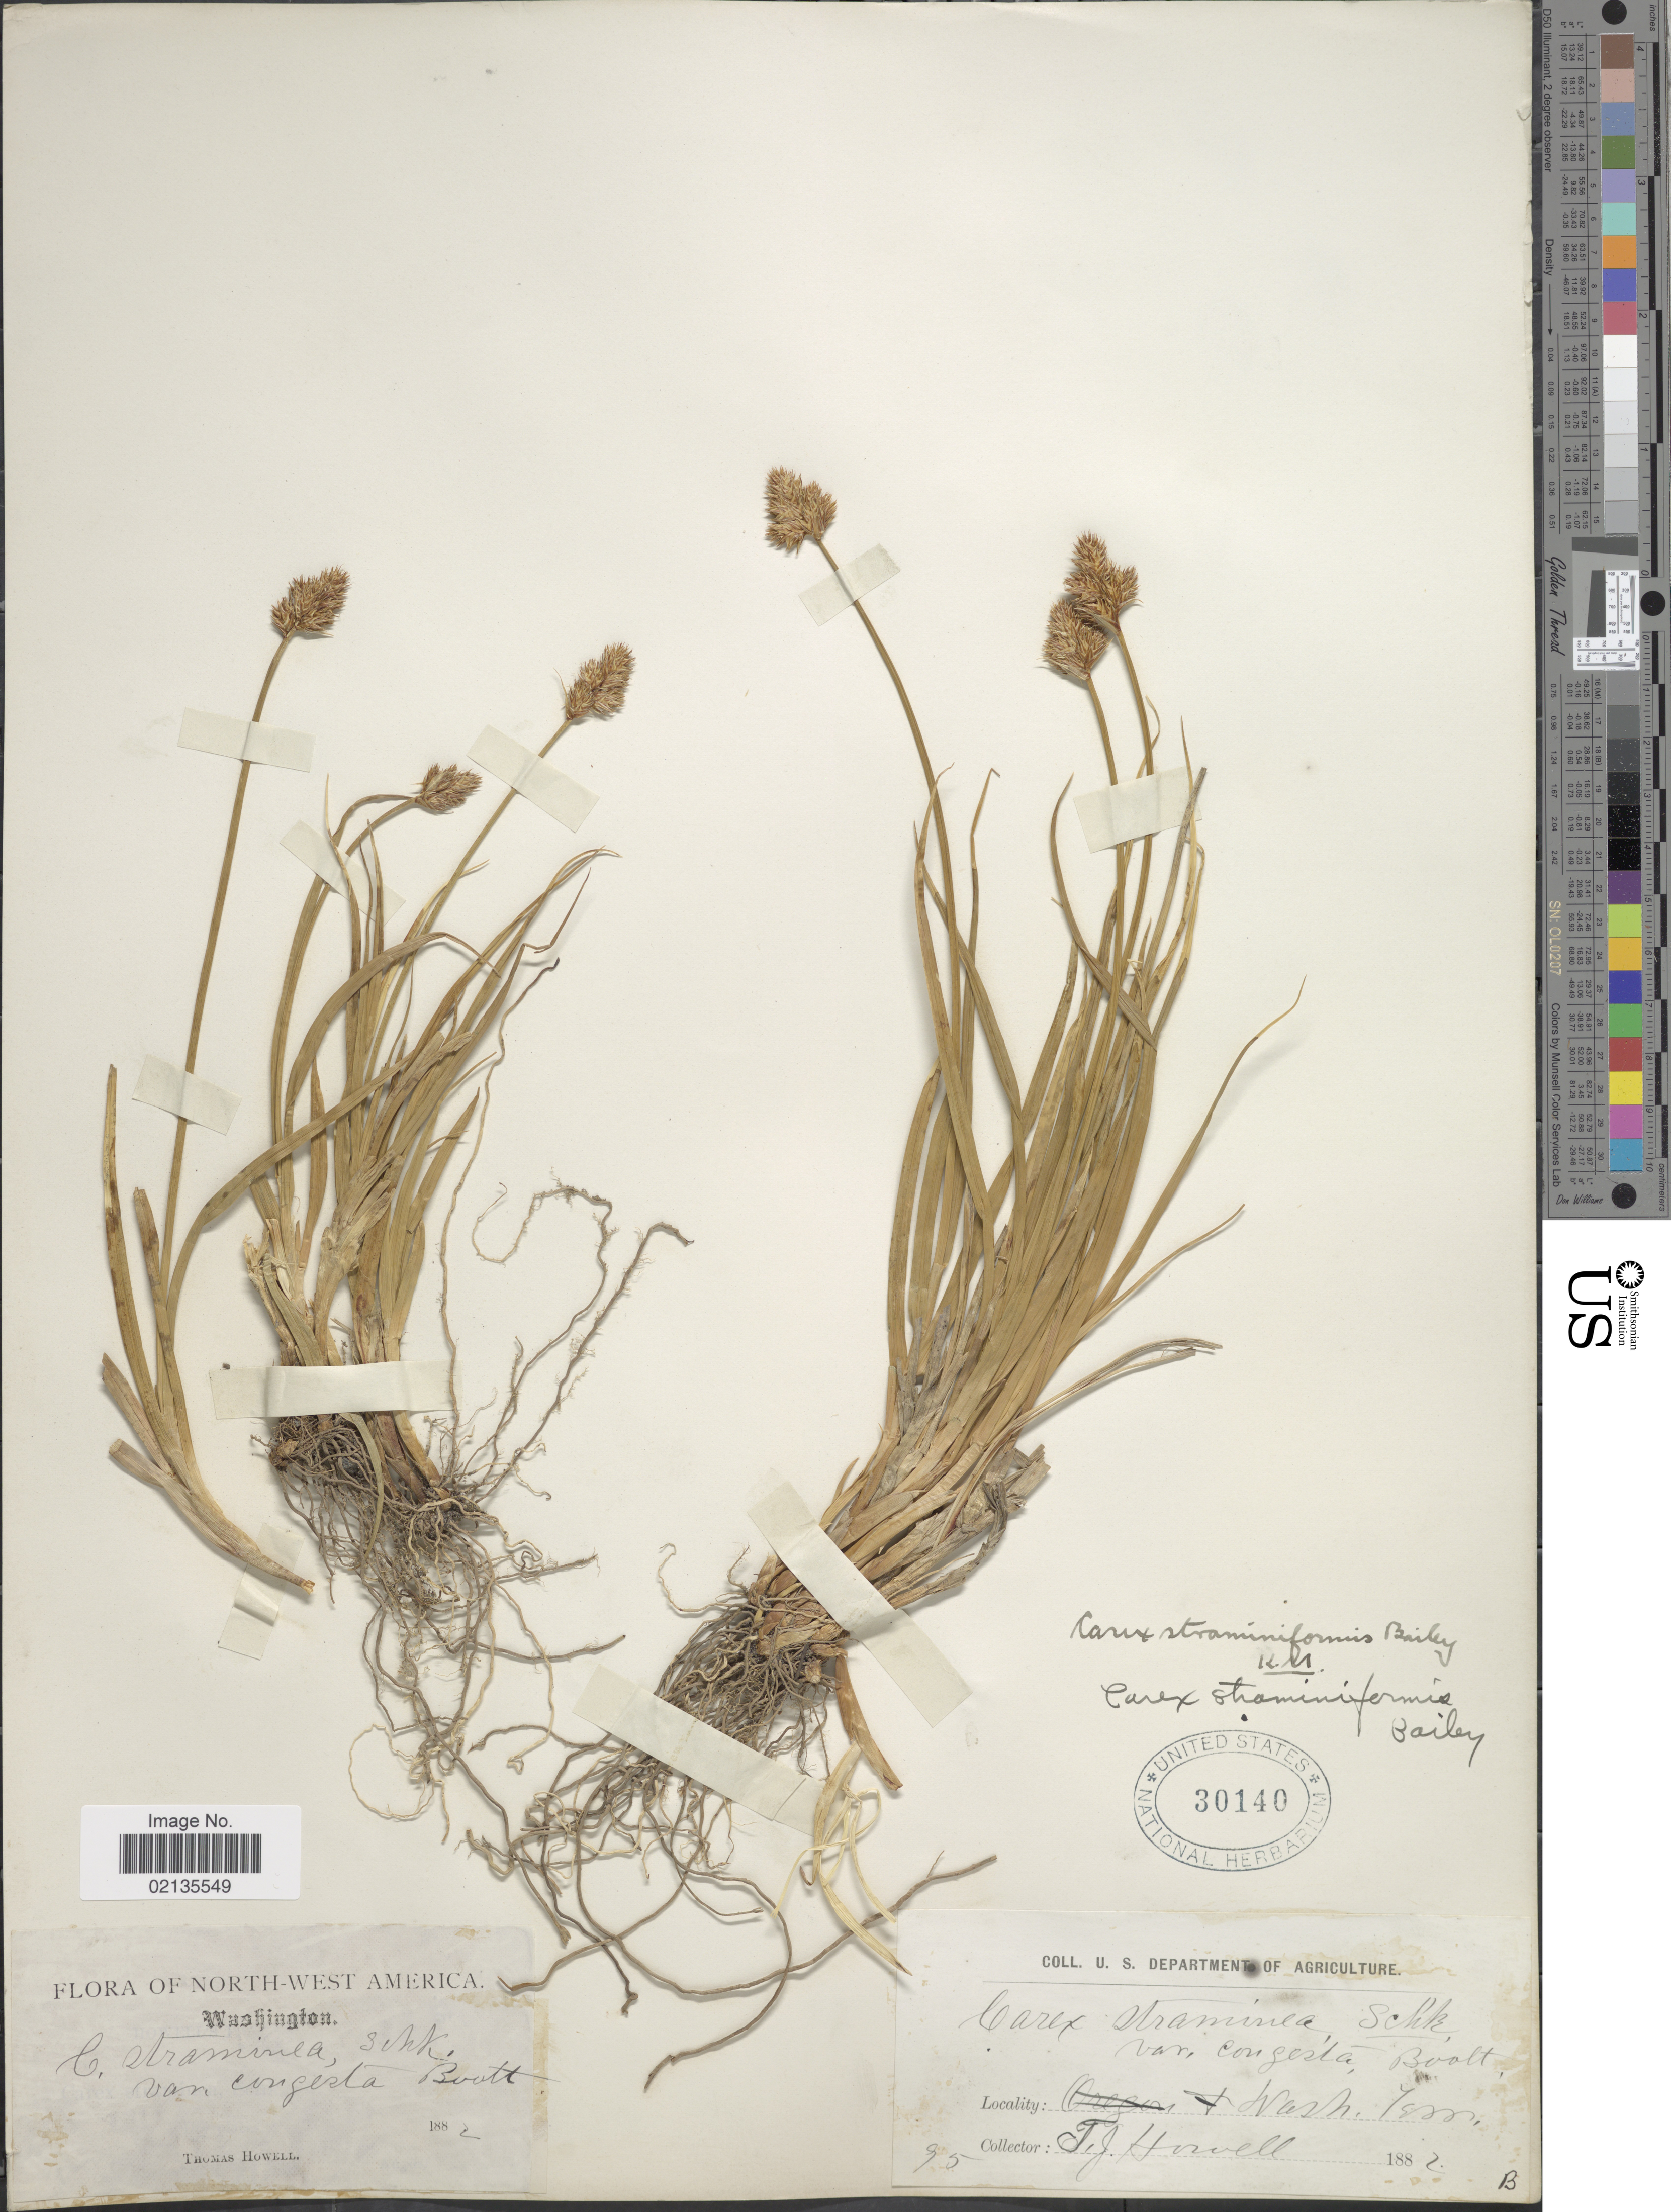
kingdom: Plantae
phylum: Tracheophyta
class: Liliopsida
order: Poales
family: Cyperaceae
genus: Carex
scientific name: Carex straminiformis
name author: L.H. Bailey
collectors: T. Howell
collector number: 95?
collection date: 1882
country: United States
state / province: Washington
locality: North-West America, Wash. Terr.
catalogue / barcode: US 30140